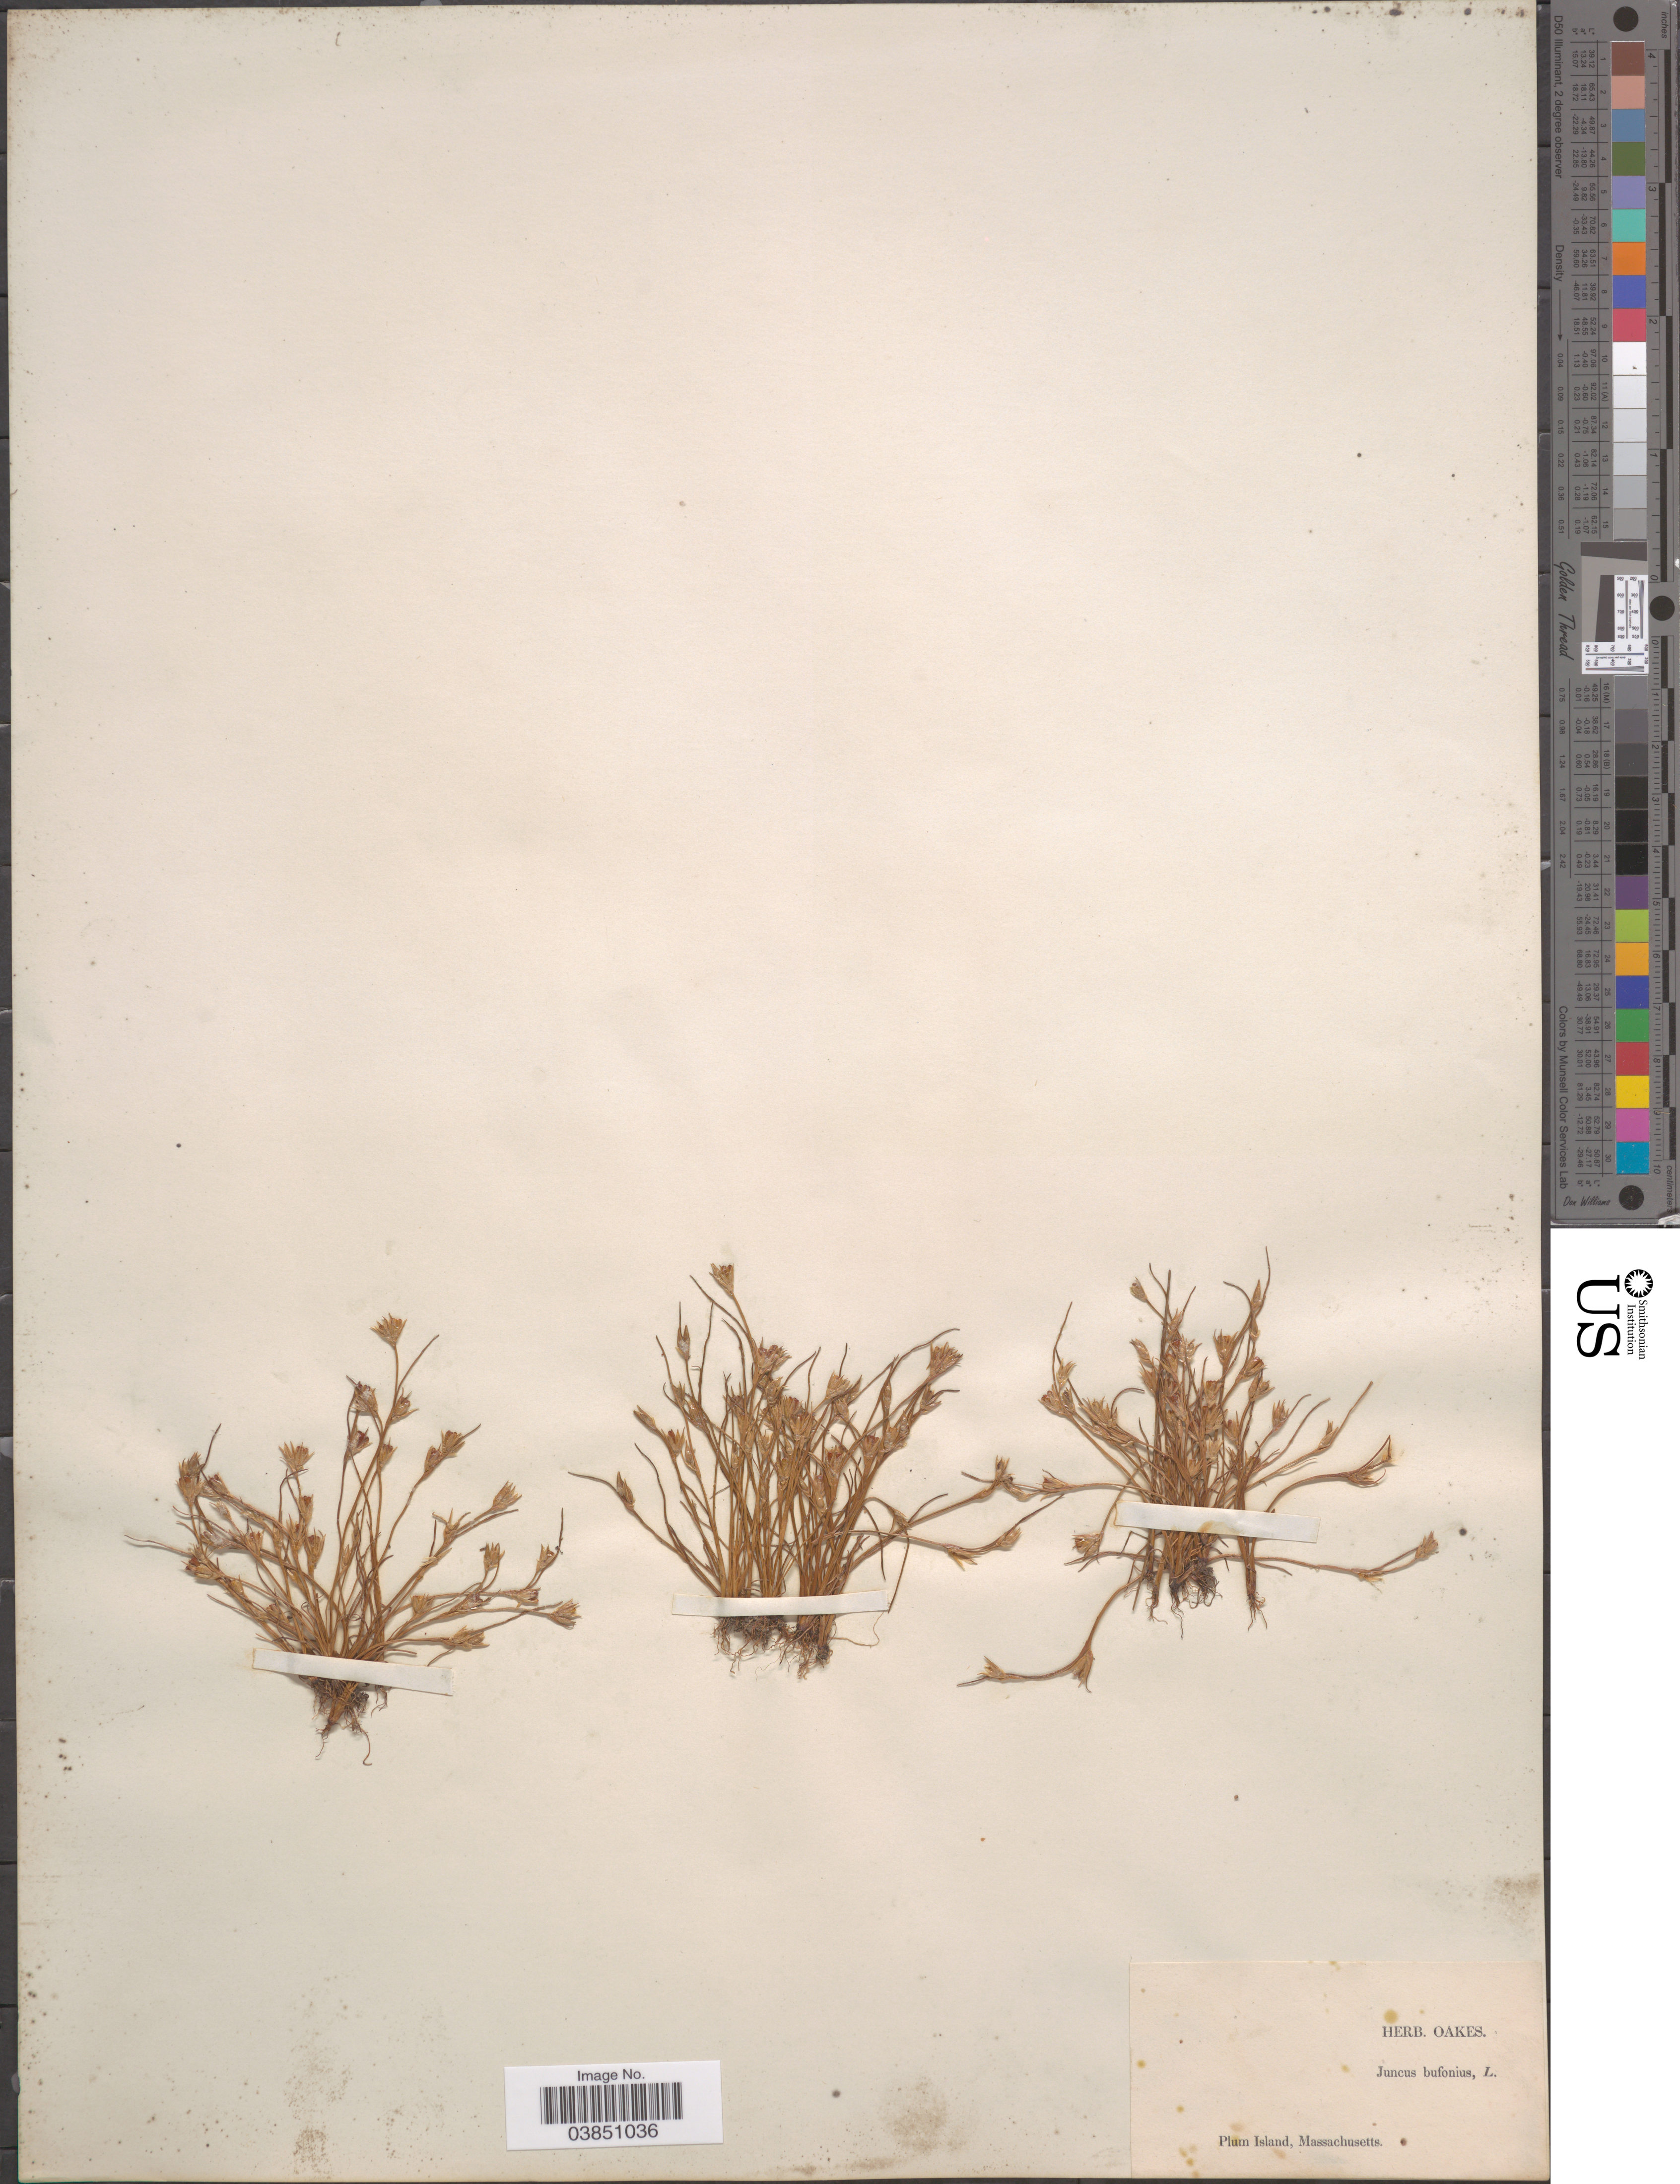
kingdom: Plantae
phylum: Tracheophyta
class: Liliopsida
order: Poales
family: Juncaceae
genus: Juncus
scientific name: Juncus bufonius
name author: L.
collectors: ex herb. Oakes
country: United States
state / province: Massachusetts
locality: Plum Island.